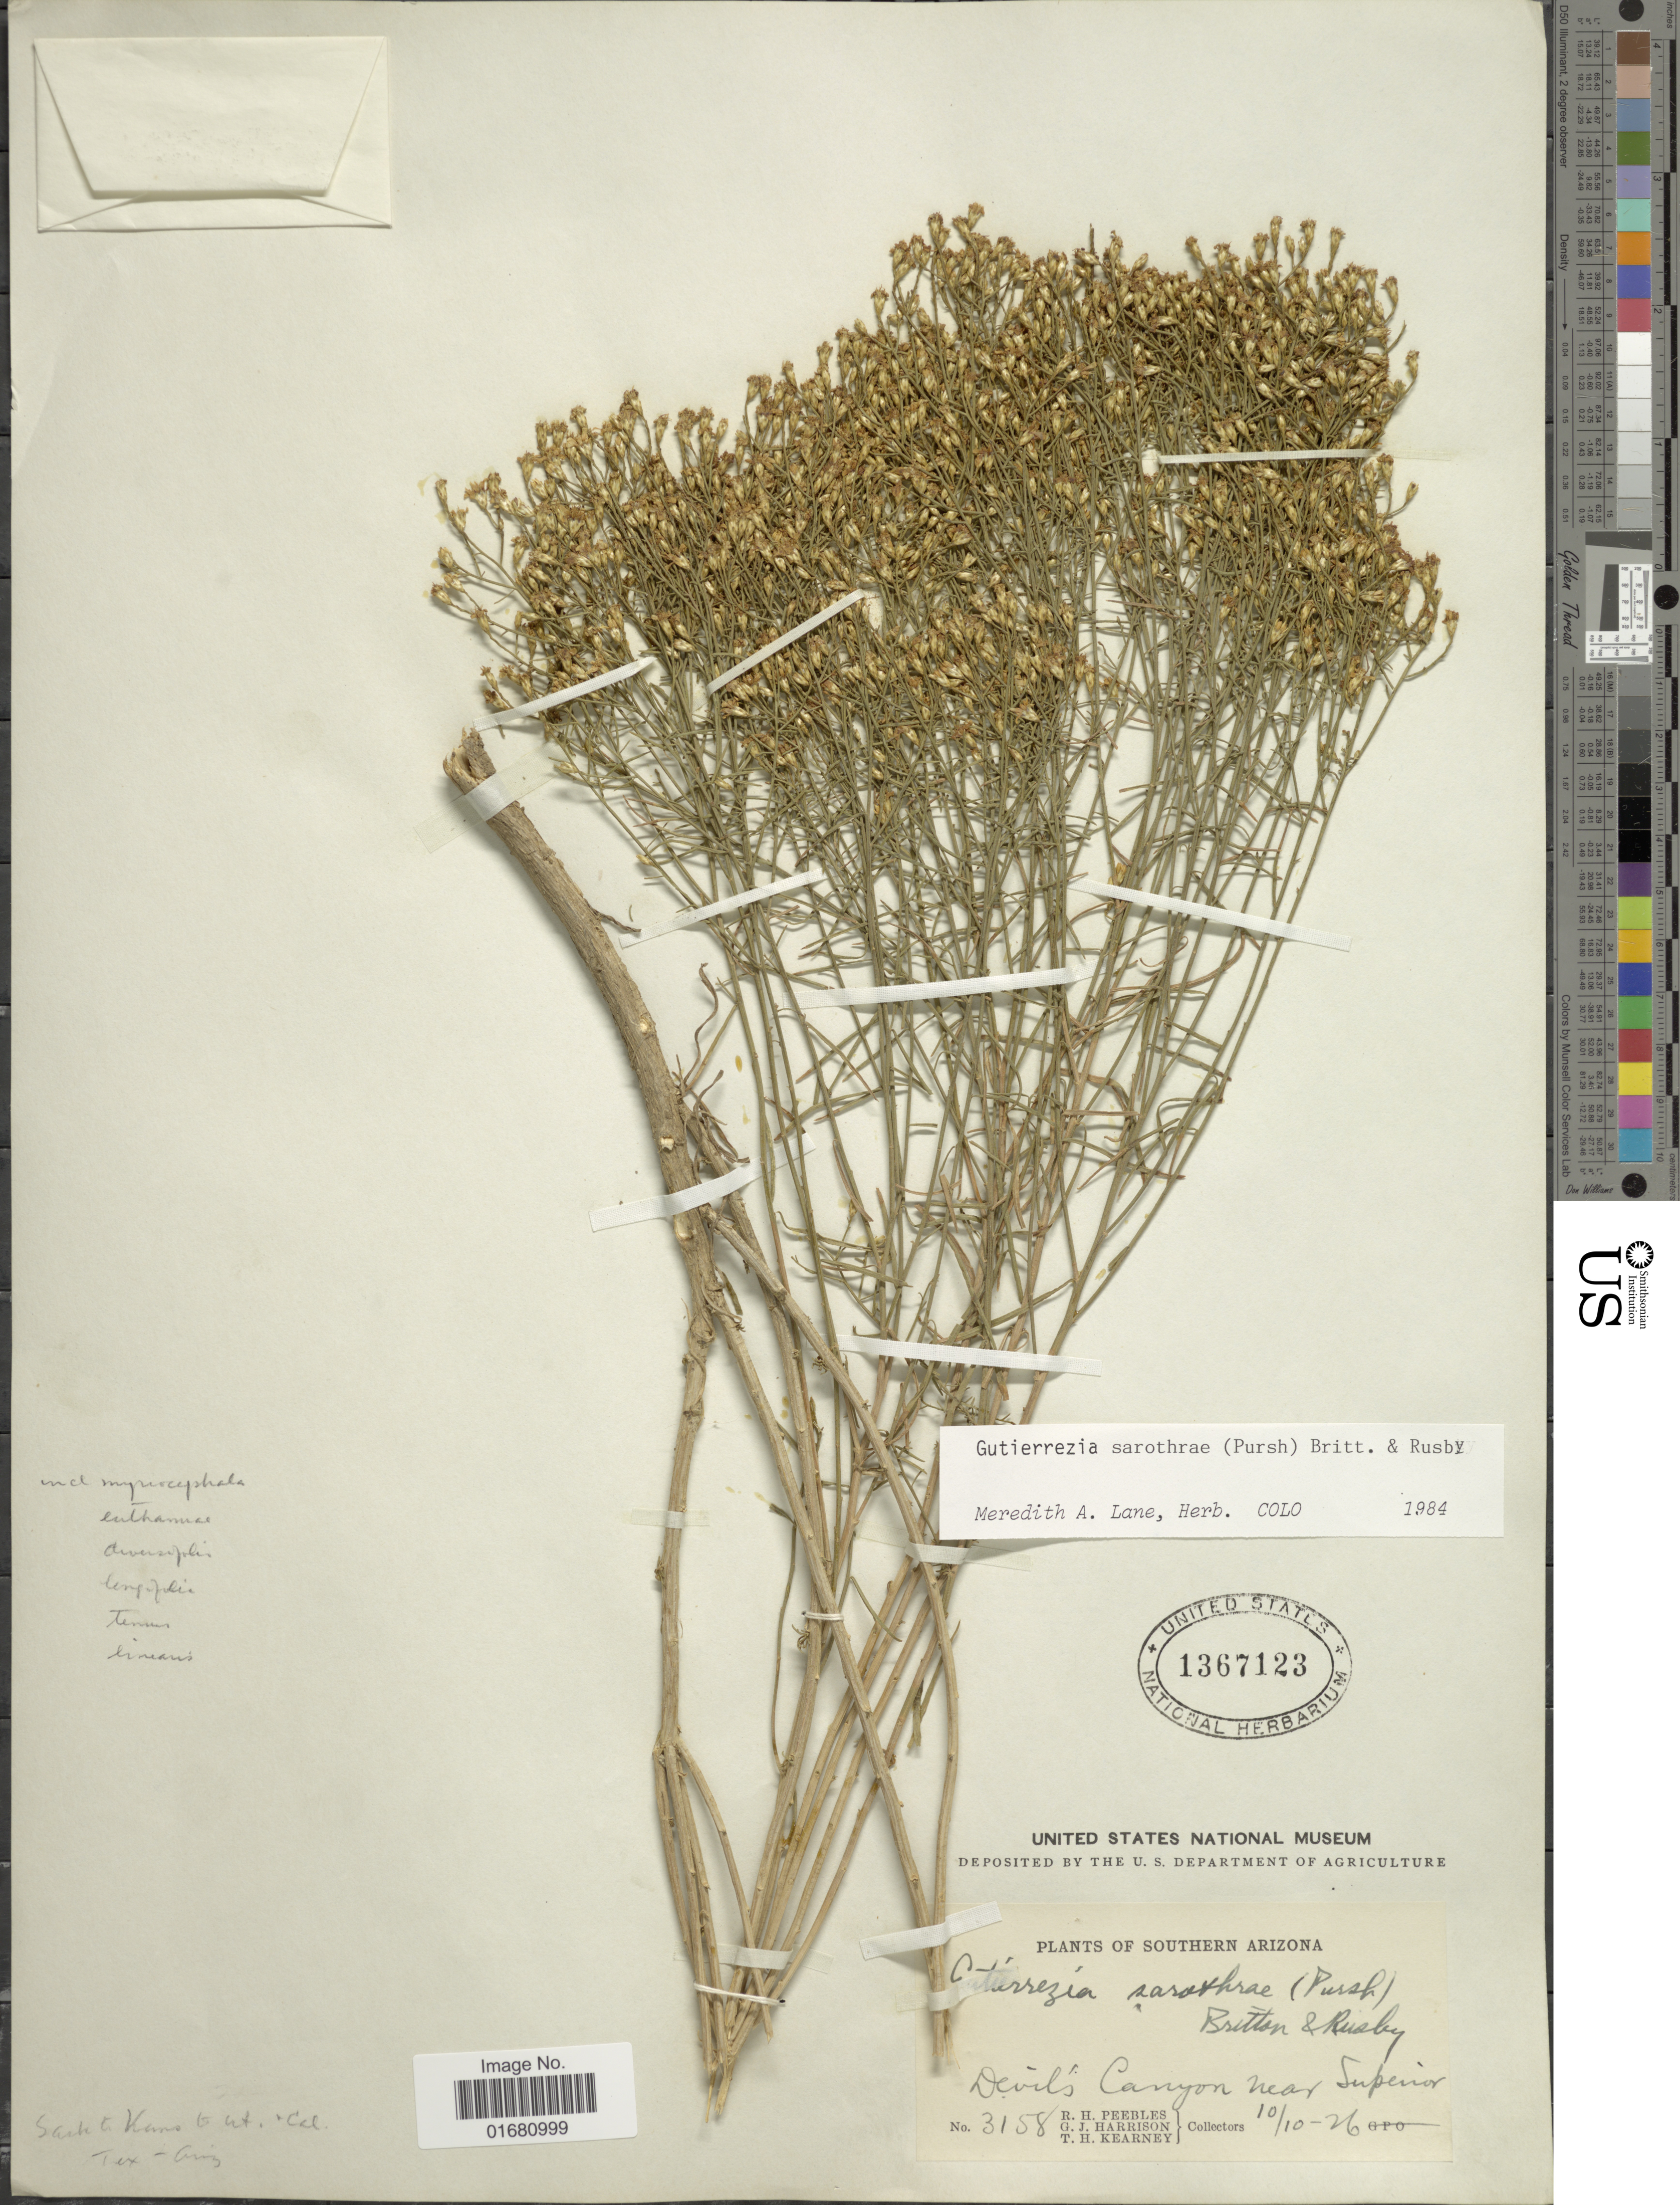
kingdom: Plantae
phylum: Tracheophyta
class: Magnoliopsida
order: Asterales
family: Asteraceae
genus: Gutierrezia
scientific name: Gutierrezia sarothrae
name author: (Pursh) Britton & Rusby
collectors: R. H. Peebles, G. J. Harrison & T. H. Kearney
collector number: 3158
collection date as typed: Transcribed d/m/y: 10/10/26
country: United States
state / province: Arizona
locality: Southern Arizona, Devil's Canyon near Superior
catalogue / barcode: US 1367123